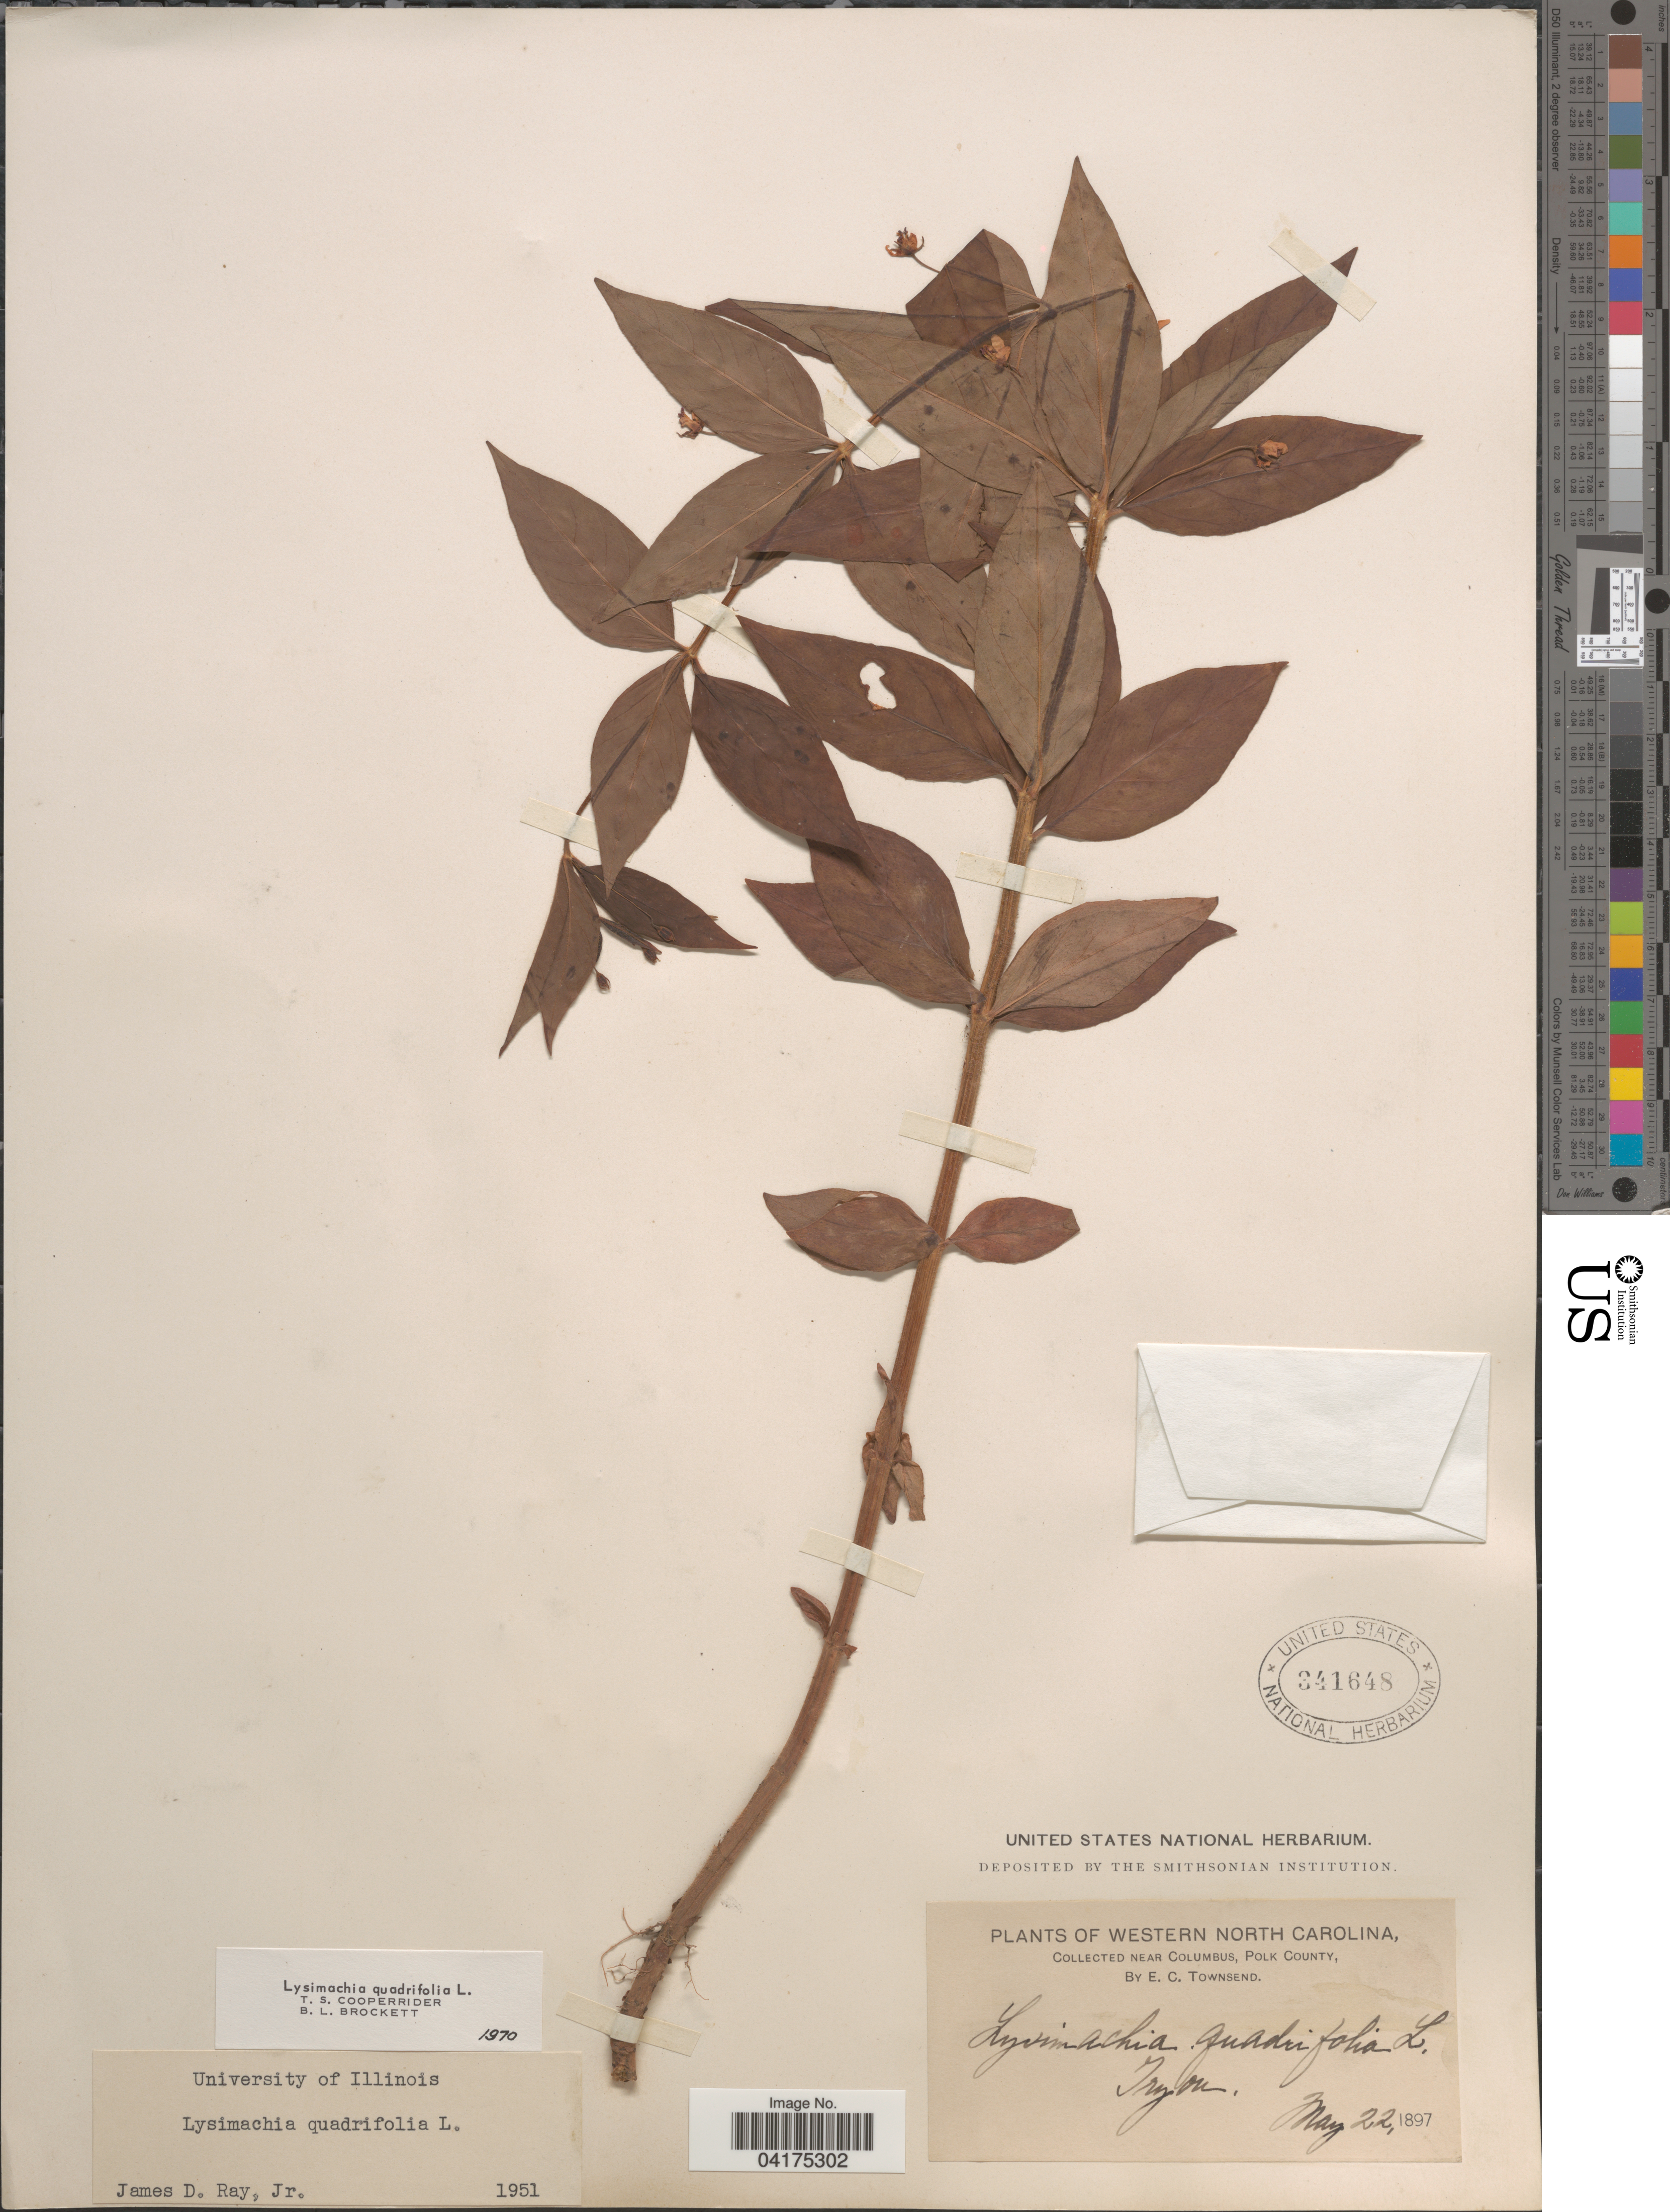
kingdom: Plantae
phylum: Tracheophyta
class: Magnoliopsida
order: Ericales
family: Primulaceae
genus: Lysimachia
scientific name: Lysimachia quadrifolia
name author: L.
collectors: E. C. Townsend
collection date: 1897-05-22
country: United States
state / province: North Carolina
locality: Western North Carolina. Near Columbus, Polk County. Tryon.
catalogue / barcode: US 341648